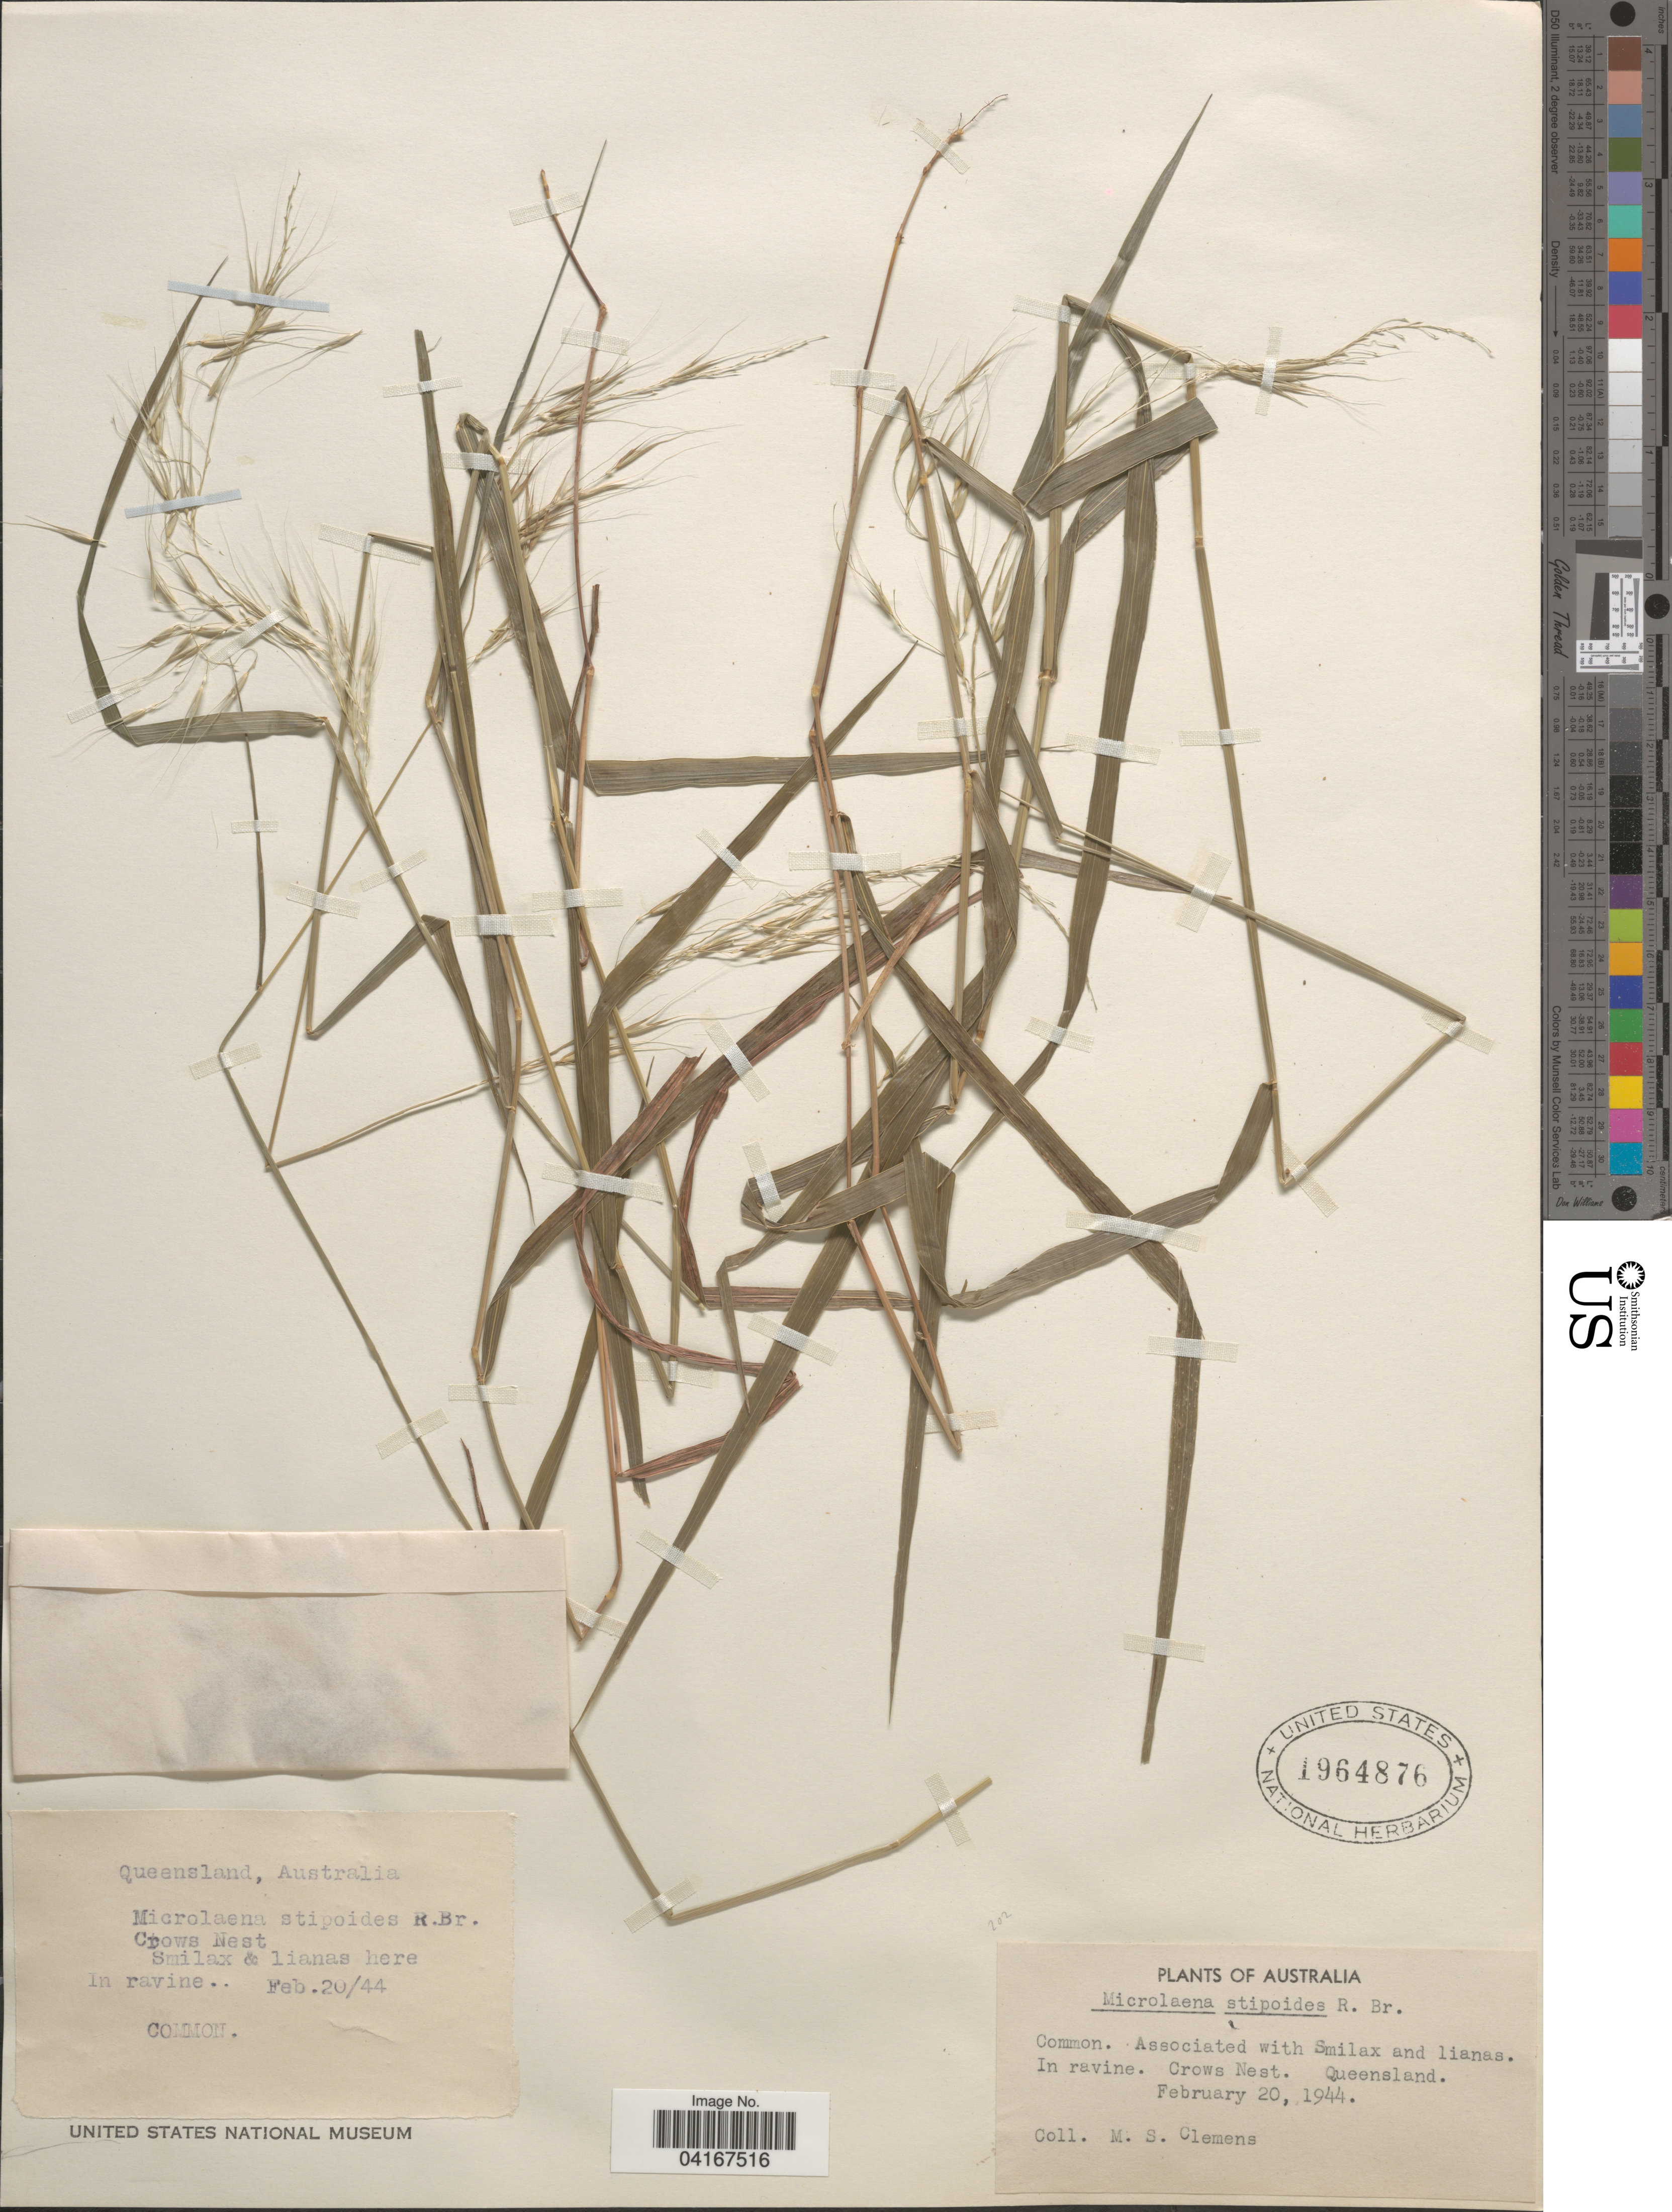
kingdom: Plantae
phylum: Tracheophyta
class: Liliopsida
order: Poales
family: Poaceae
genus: Microlaena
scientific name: Microlaena stipoides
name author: (Labill.) R. Br.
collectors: M. S. Clemens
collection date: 1944-02-20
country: Australia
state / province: Queensland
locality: In ravine. Crows Nest.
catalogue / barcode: US 1964876